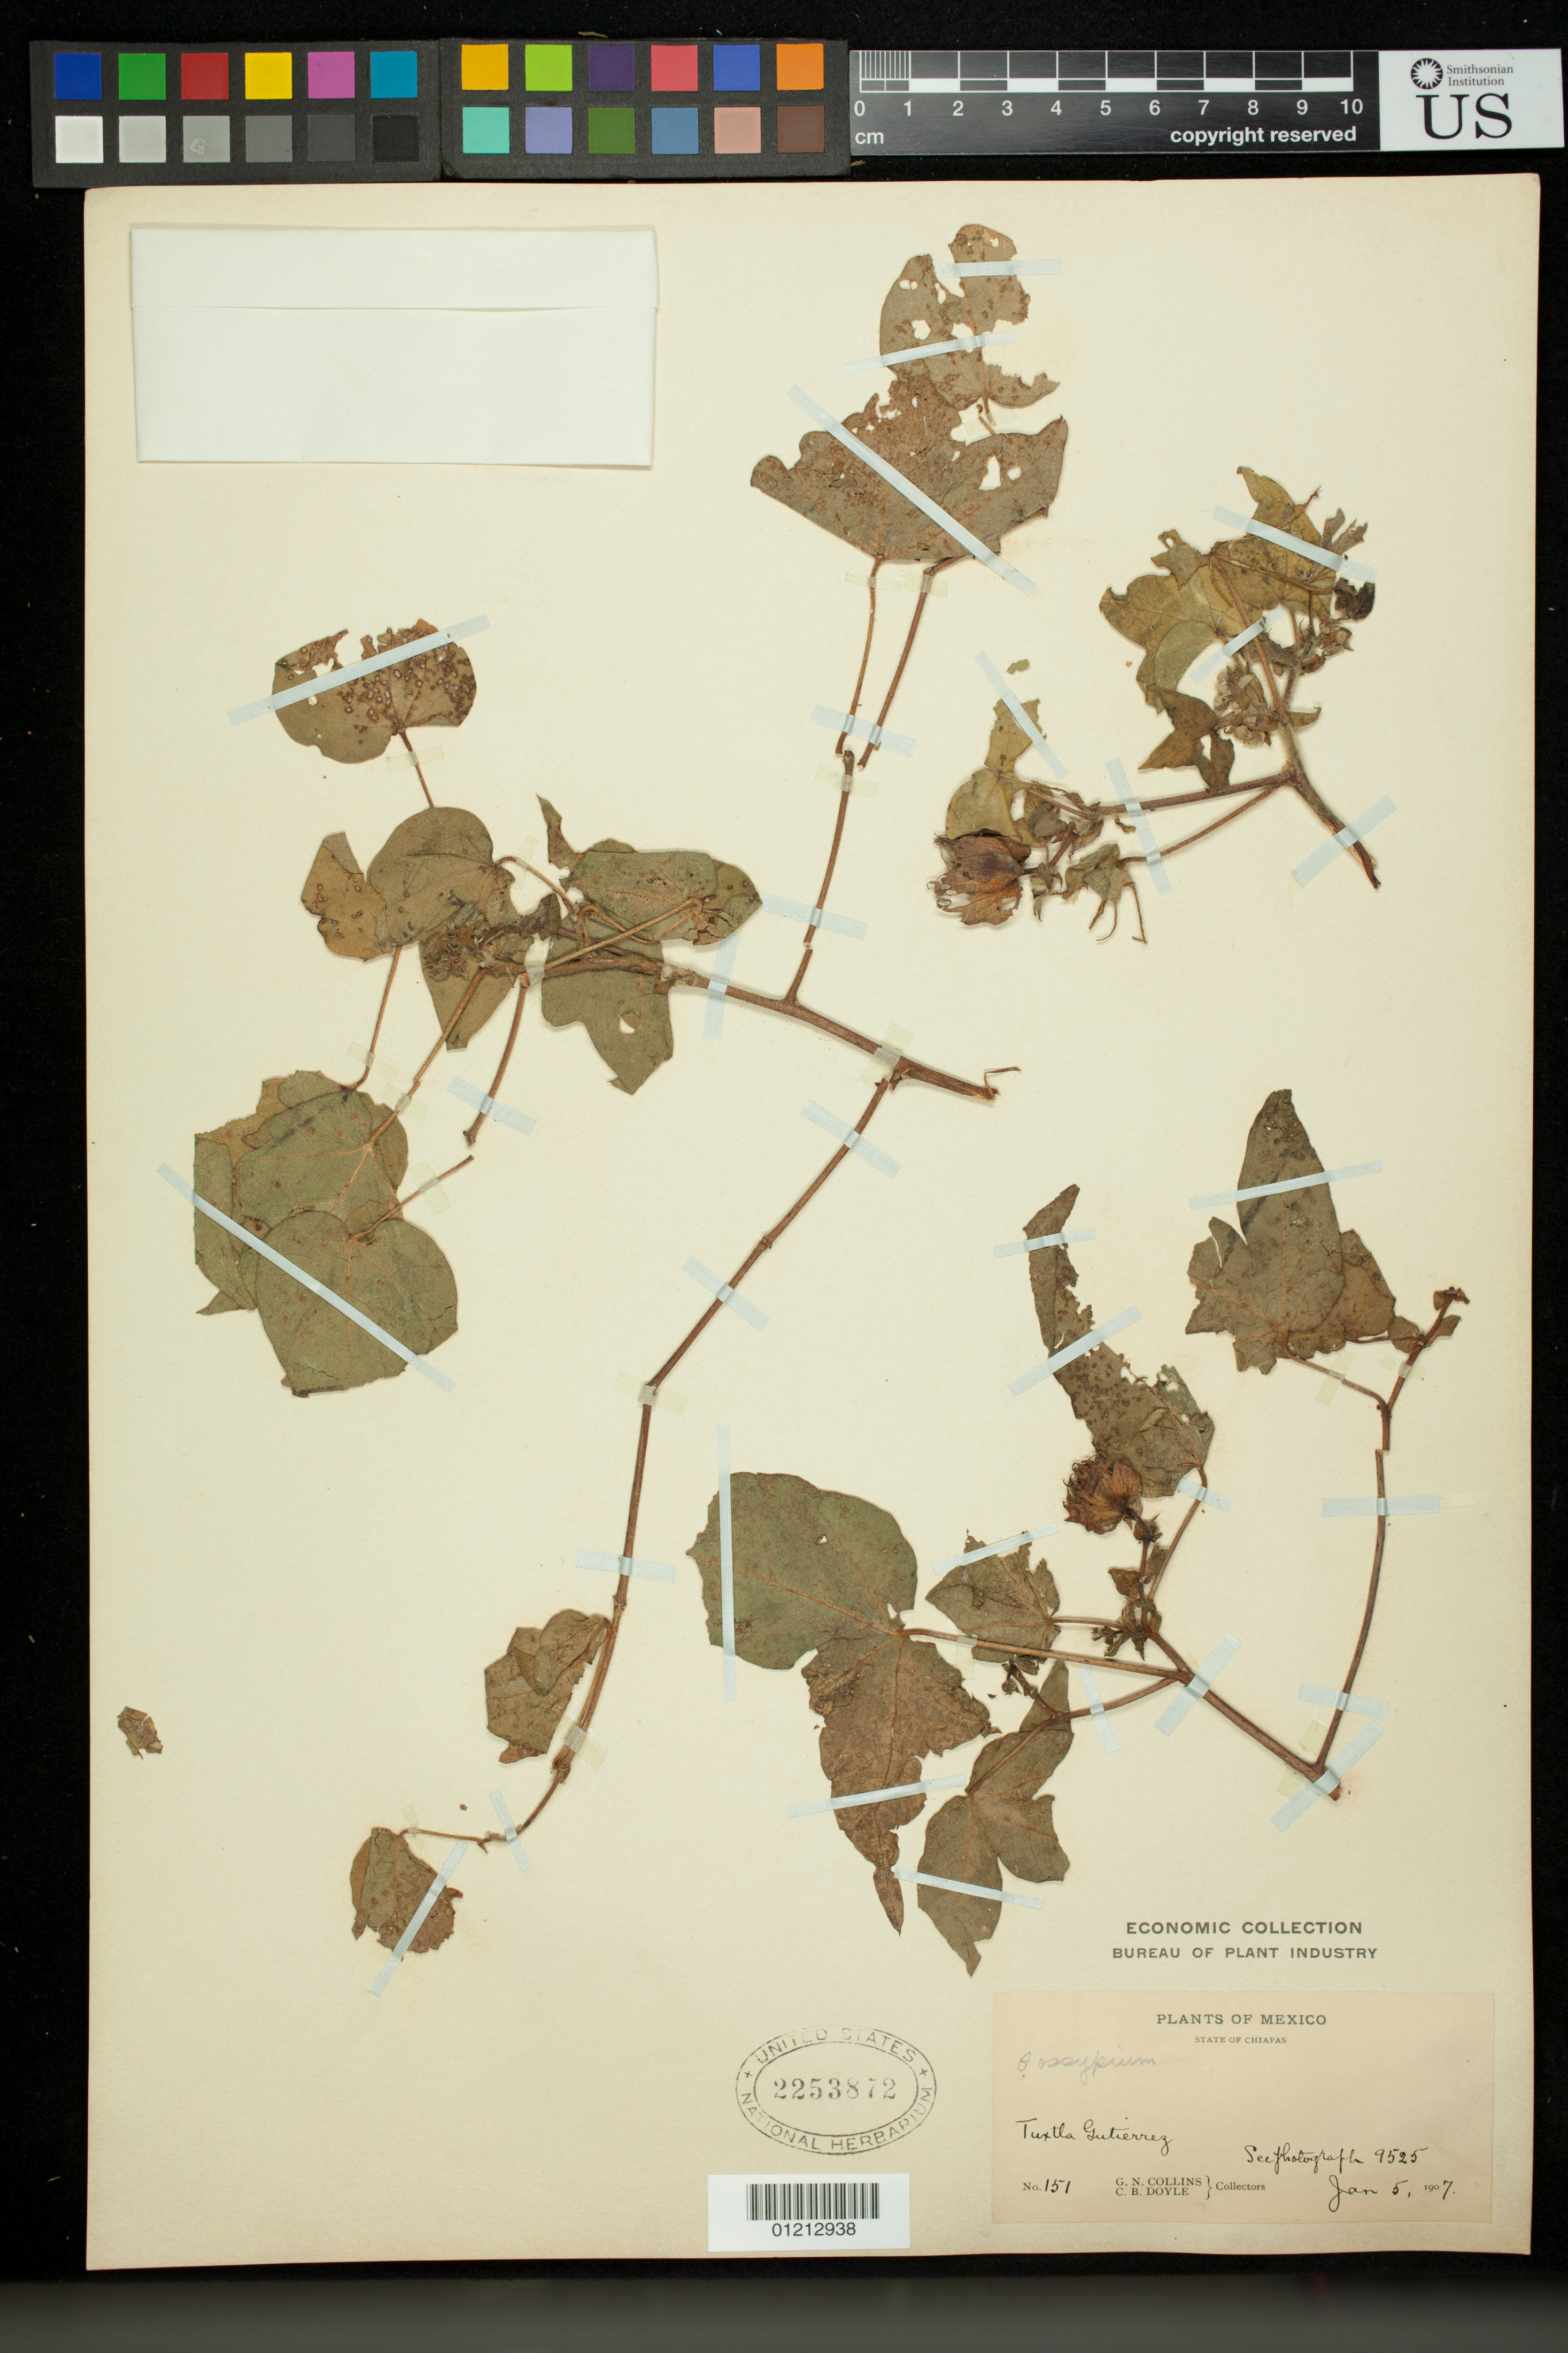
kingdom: Plantae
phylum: Tracheophyta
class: Magnoliopsida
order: Malvales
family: Malvaceae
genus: Gossypium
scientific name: Gossypium sp.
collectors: G. N. Collins & C. Doyle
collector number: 151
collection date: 1907-01-05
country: Mexico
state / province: Chiapas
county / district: Tuxtla Gutierrez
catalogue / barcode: US 2253872